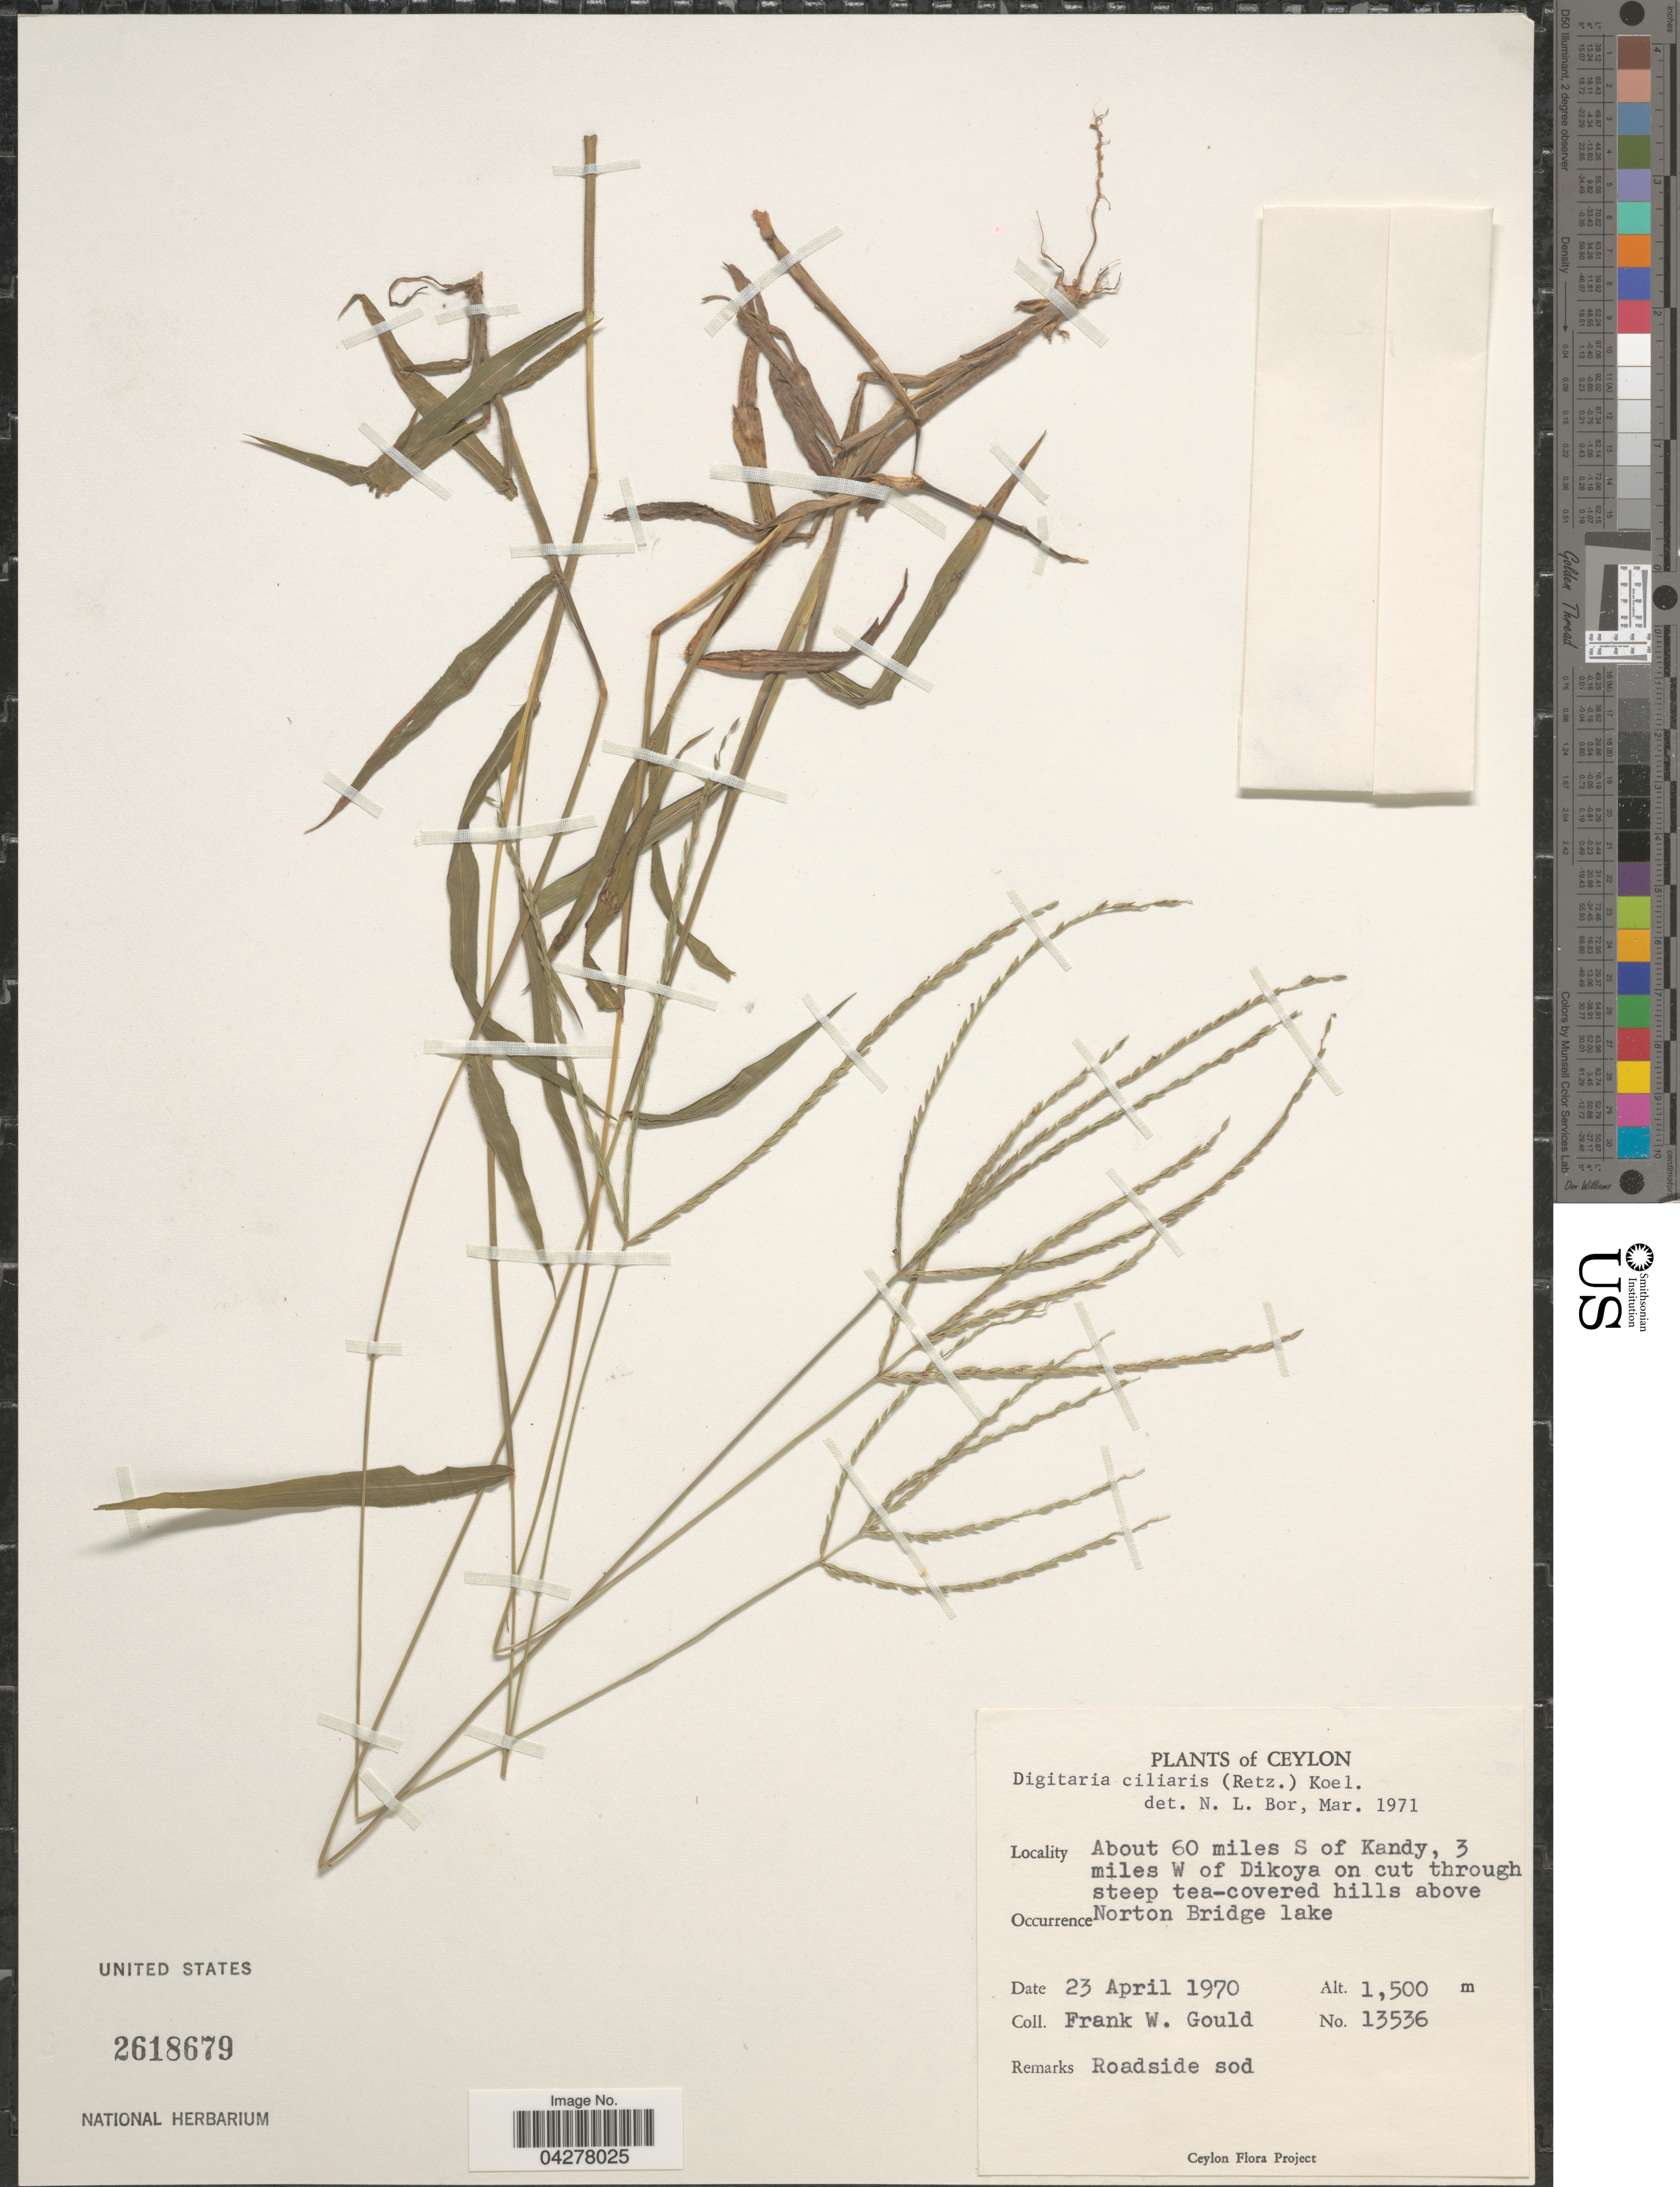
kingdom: Plantae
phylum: Tracheophyta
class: Liliopsida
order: Poales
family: Poaceae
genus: Digitaria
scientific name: Digitaria ciliaris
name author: (Retz.) Koeler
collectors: F. W. Gould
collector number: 13536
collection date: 1970-04-23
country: Sri Lanka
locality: Ceylon. About 60 miles S of Kandy, 3 miles W of Dikoya on cut through steep tea-covered hills above Norton Bridge lake.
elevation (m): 1500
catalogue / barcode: US 2618679